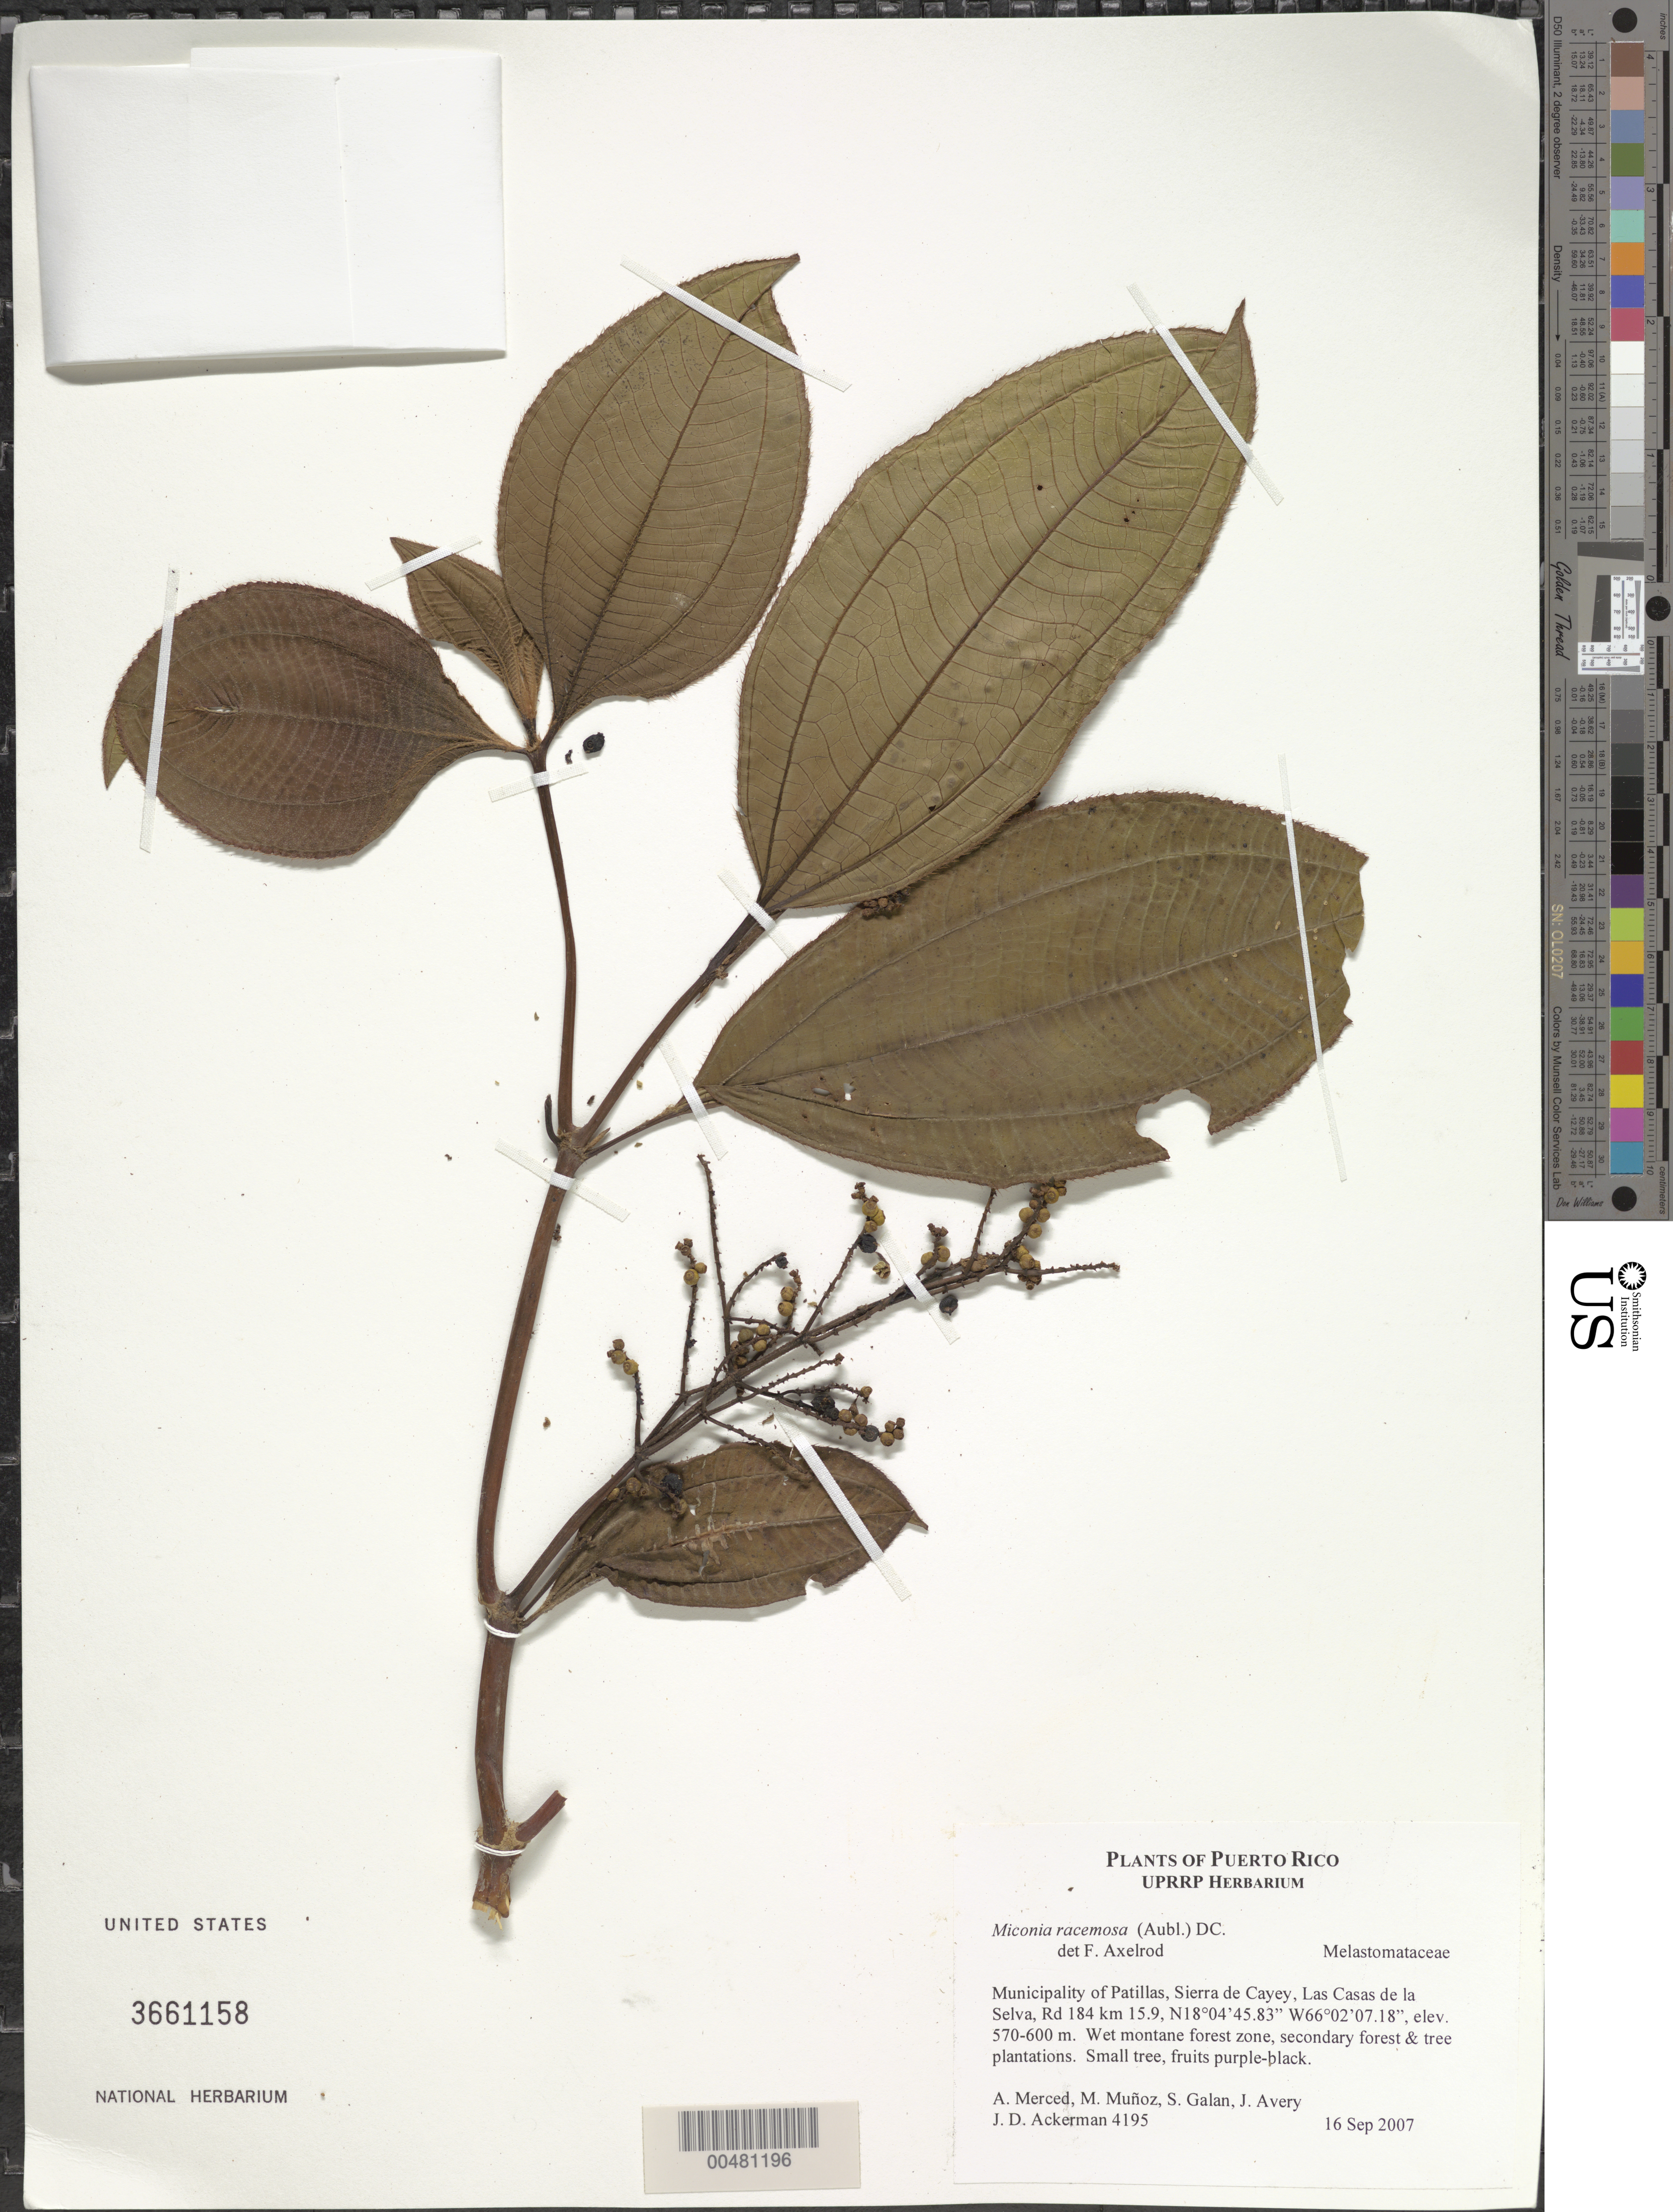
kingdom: Plantae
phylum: Tracheophyta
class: Magnoliopsida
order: Myrtales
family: Melastomataceae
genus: Miconia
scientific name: Miconia racemosa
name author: (Aubl.) DC.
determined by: Axelrod, F. S.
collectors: J. D. Ackerman, A. Merced Alejandro, M. Muñoz, S. Galan & J. Avery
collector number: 4195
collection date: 2007-09-16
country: Puerto Rico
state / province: Patillas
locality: Sierra de Cayey, Las Casas de la Selva, Rd 184, km 15.9.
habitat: Wet montane forest zone, secondary forest and tree plantations.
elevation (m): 570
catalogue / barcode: US 3661158